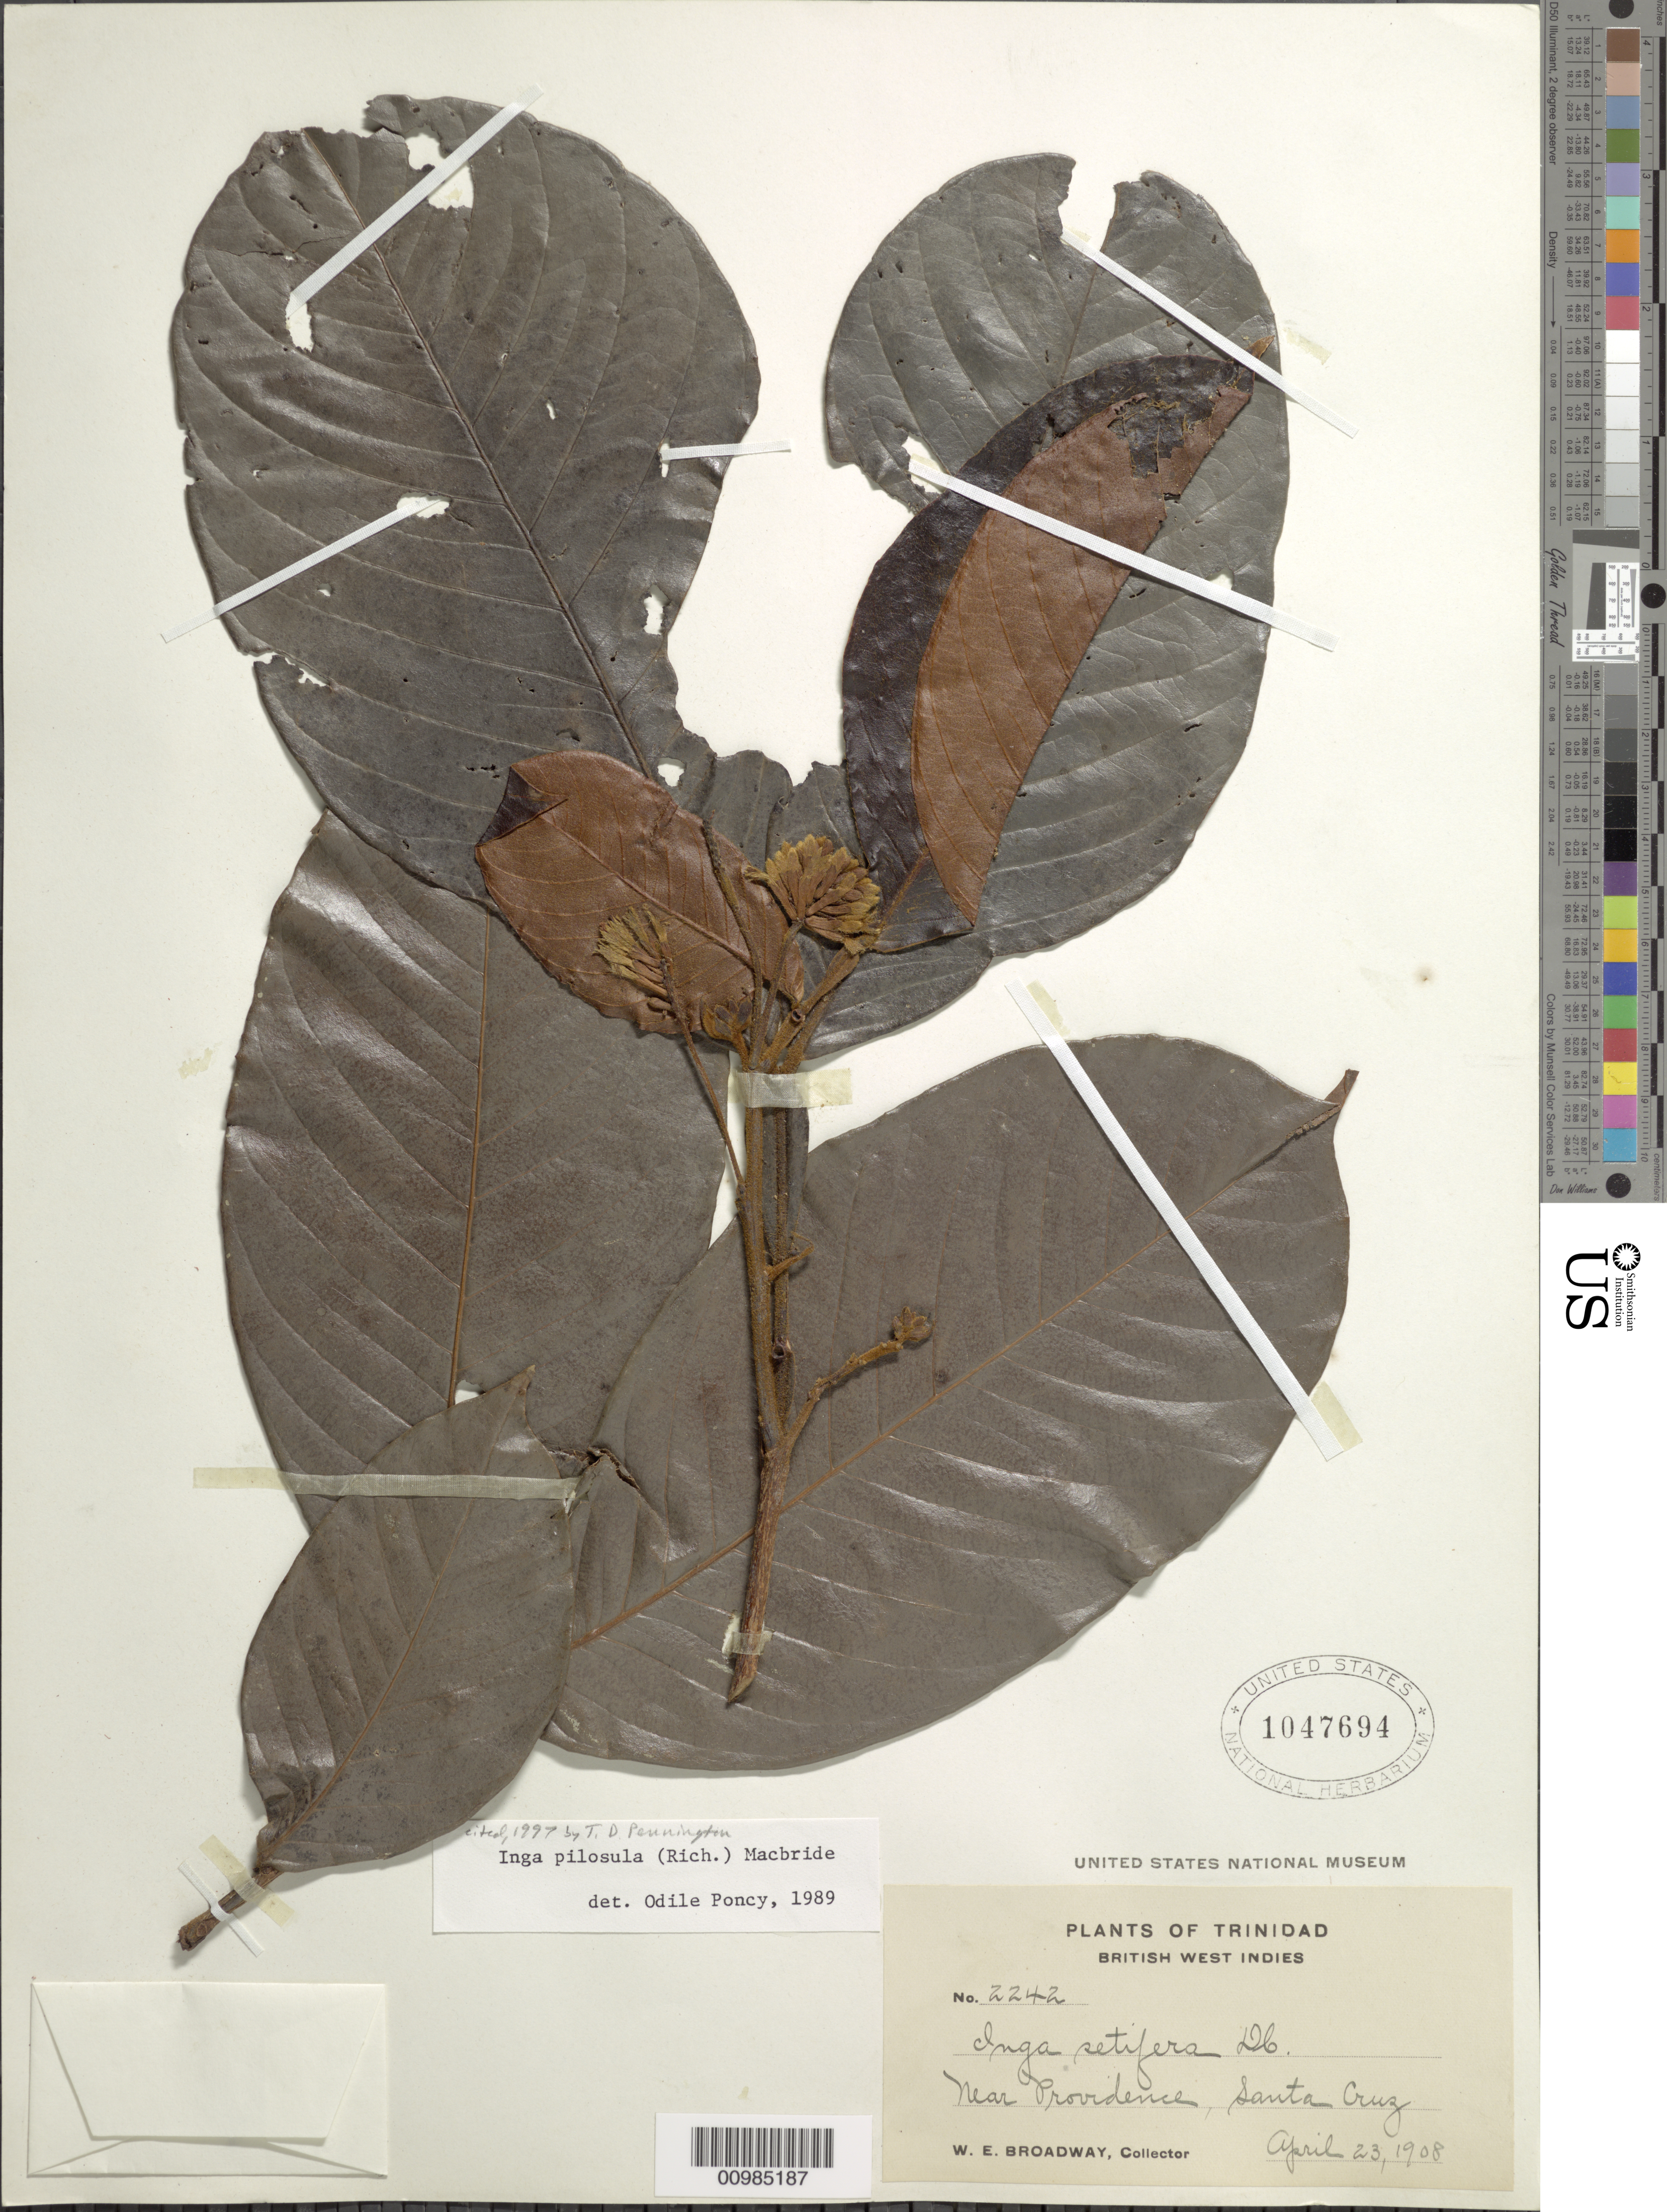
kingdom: Plantae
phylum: Tracheophyta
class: Magnoliopsida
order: Fabales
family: Fabaceae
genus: Inga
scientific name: Inga pilosula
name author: (Rich.) J.F. Macbr.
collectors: W. E. Broadway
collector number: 2242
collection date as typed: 23 Apr 1908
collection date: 1908-04-23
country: Trinidad and Tobago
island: Trinidad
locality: Near Providence, Santa Cruz.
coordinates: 0 N, 0 E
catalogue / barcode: US 1047694